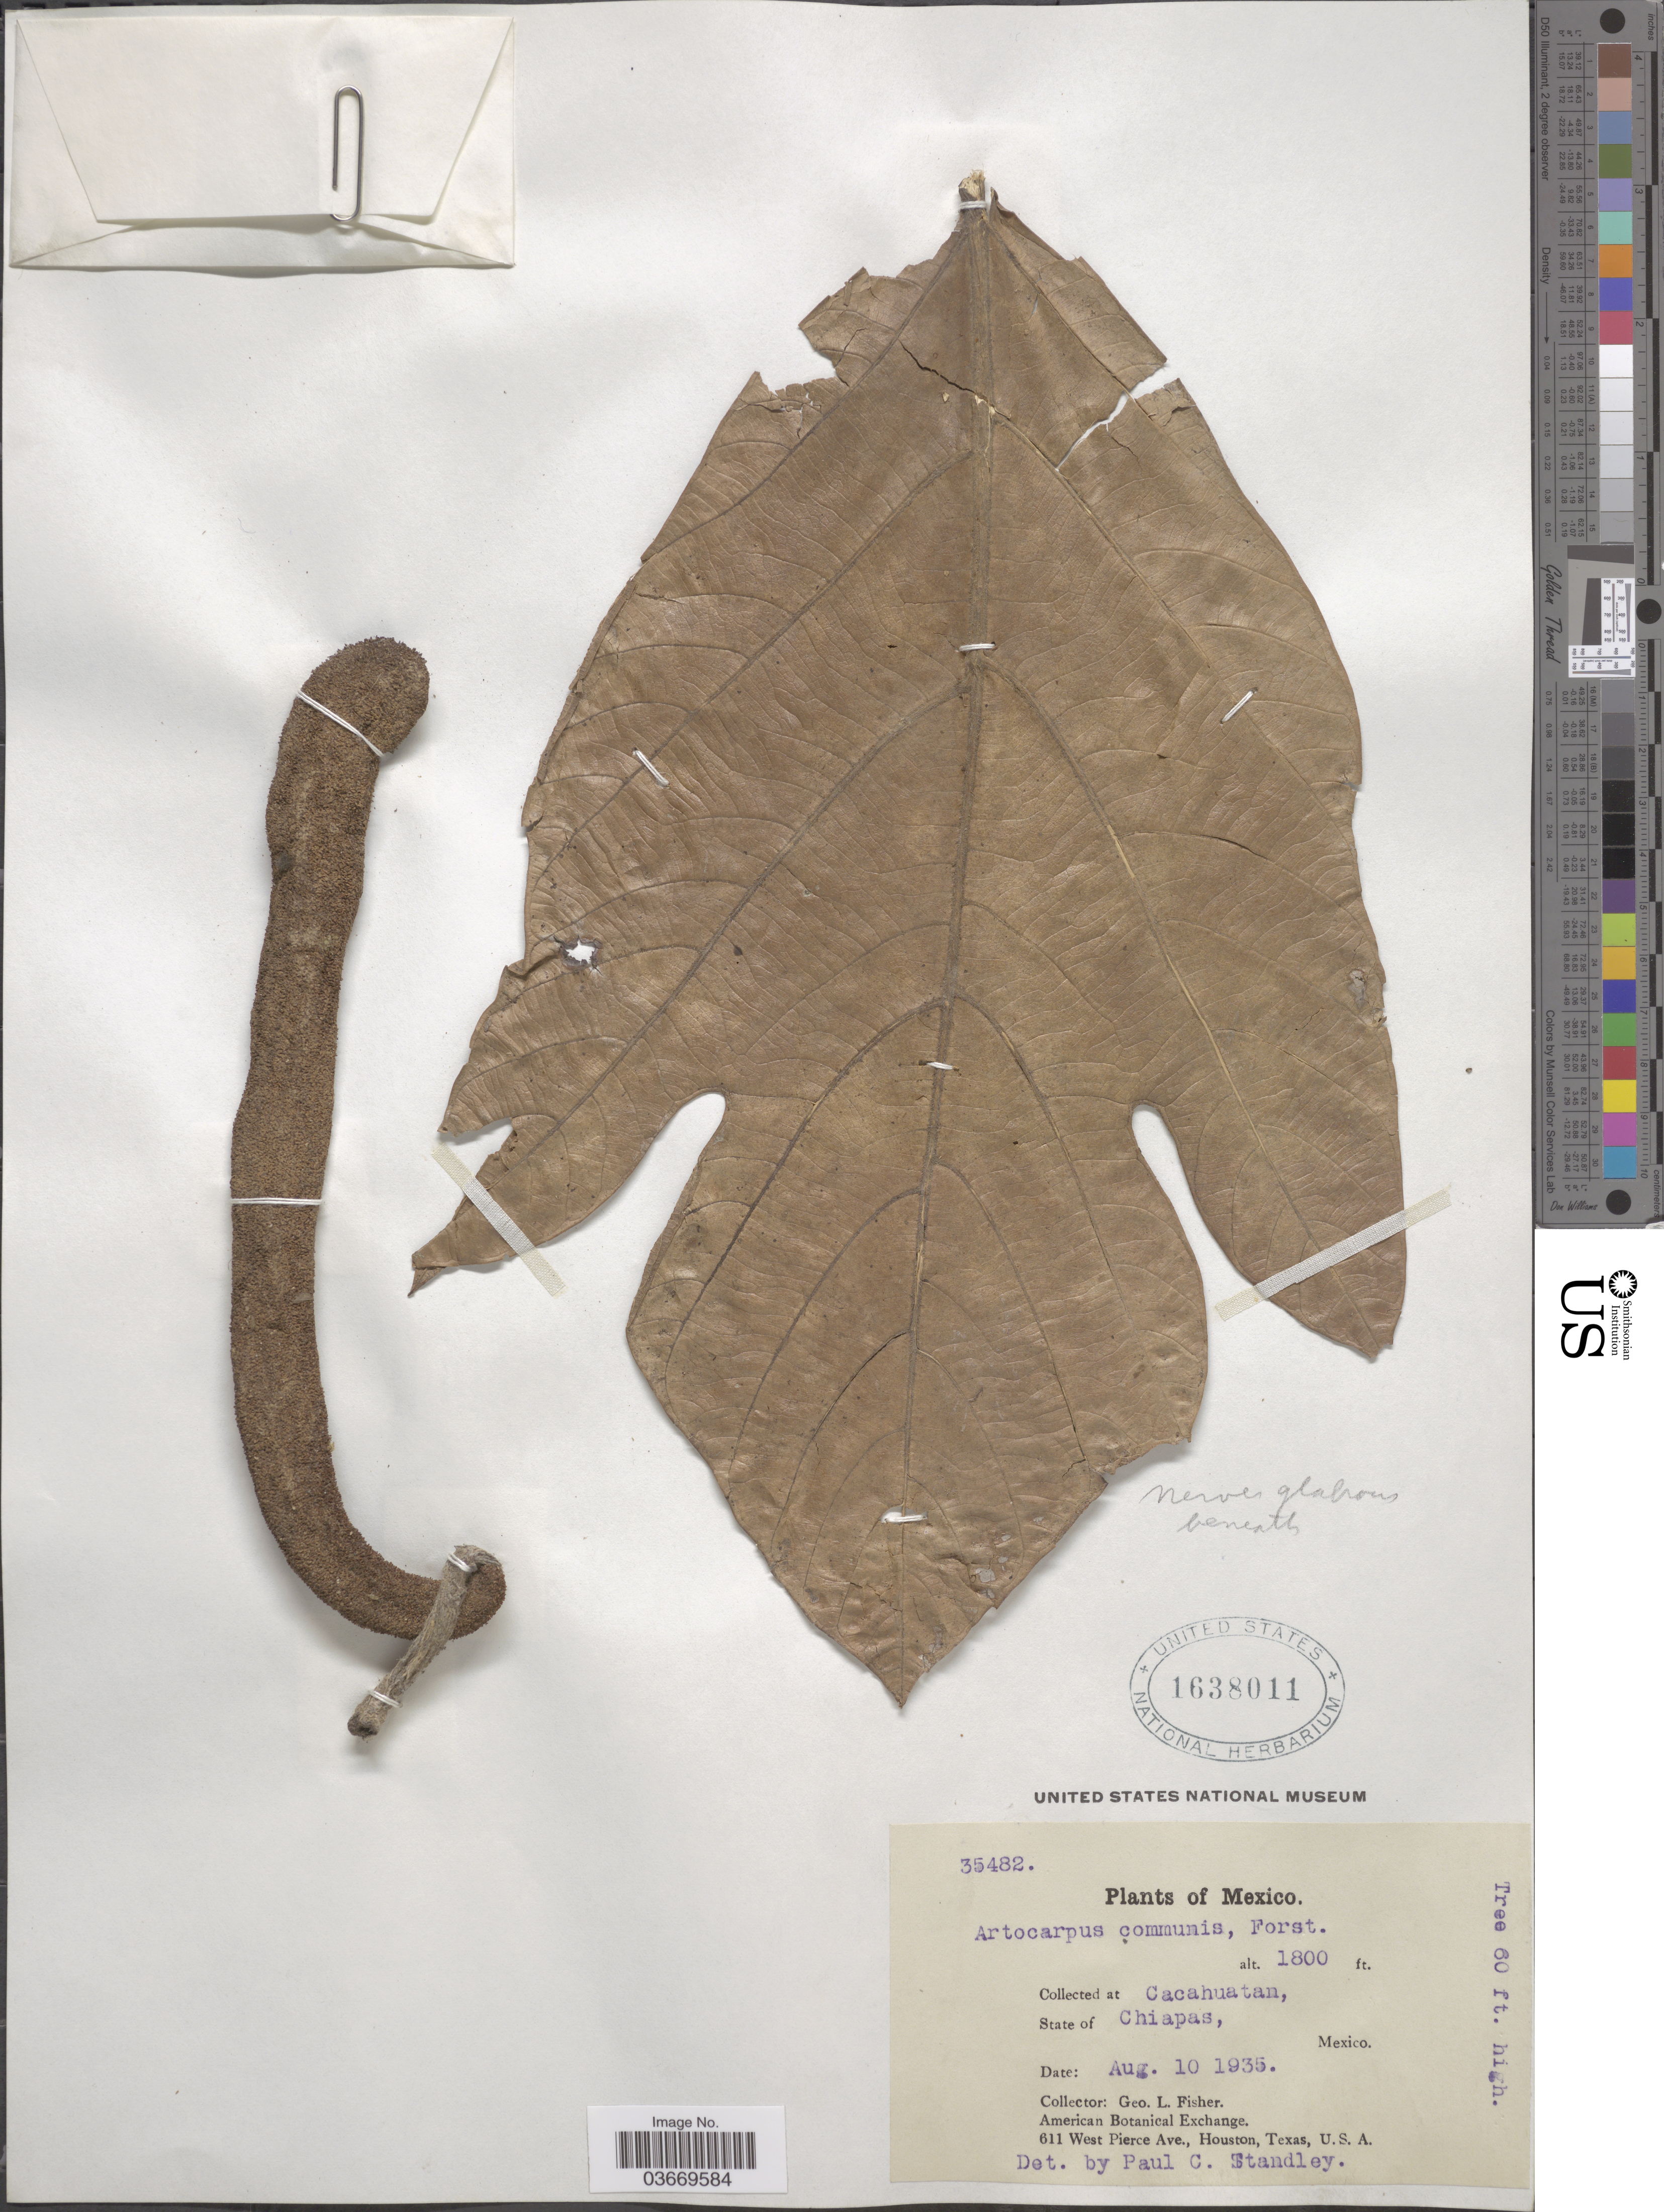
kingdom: Plantae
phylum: Tracheophyta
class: Magnoliopsida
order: Rosales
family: Moraceae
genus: Artocarpus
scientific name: Artocarpus altilis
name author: (Parkinson) Fosberg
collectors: G. L. Fisher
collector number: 35482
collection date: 1935-08-10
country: Mexico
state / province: Chiapas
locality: Cacahuatan, Chiapas, Mexico.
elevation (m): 549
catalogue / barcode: US 1638011